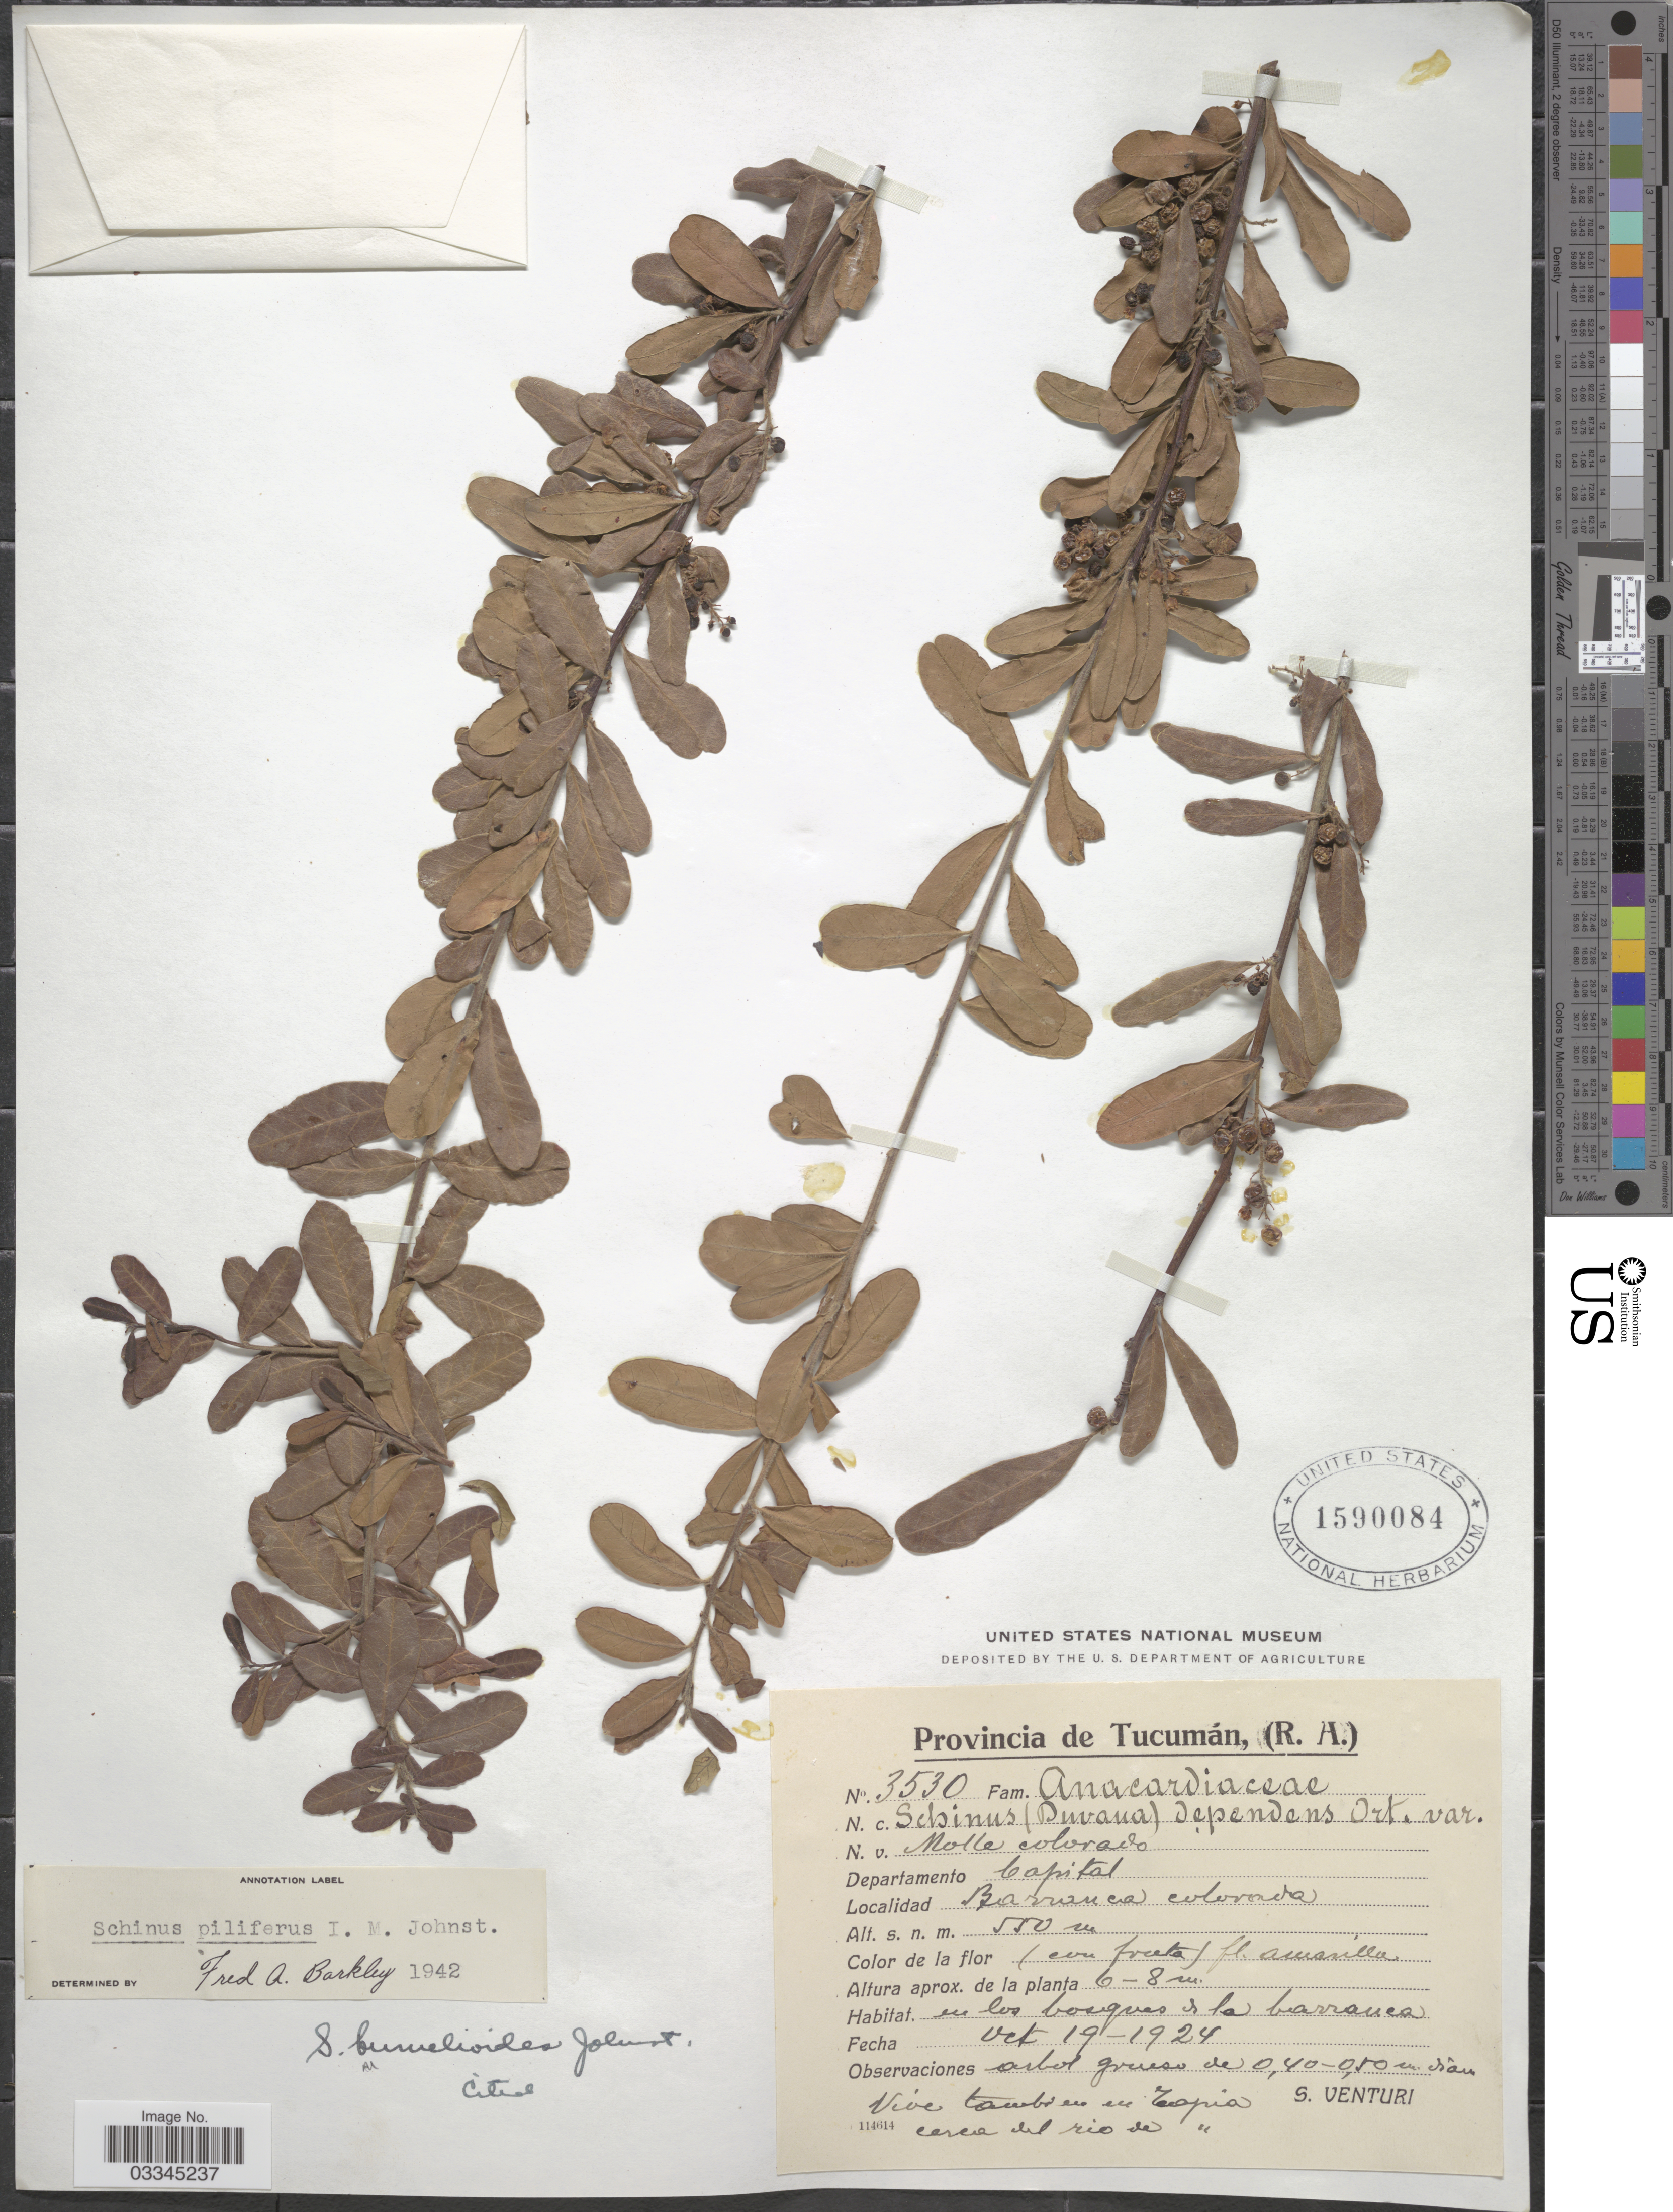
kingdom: Plantae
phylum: Tracheophyta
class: Magnoliopsida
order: Sapindales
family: Anacardiaceae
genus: Schinus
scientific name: Schinus pilifera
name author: I.M. Johnst.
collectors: S. Venturi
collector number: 3530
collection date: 1924-10-19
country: Argentina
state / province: Tucuman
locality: Departamento Capital, Barranca colorada.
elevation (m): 550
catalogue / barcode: US 1590084